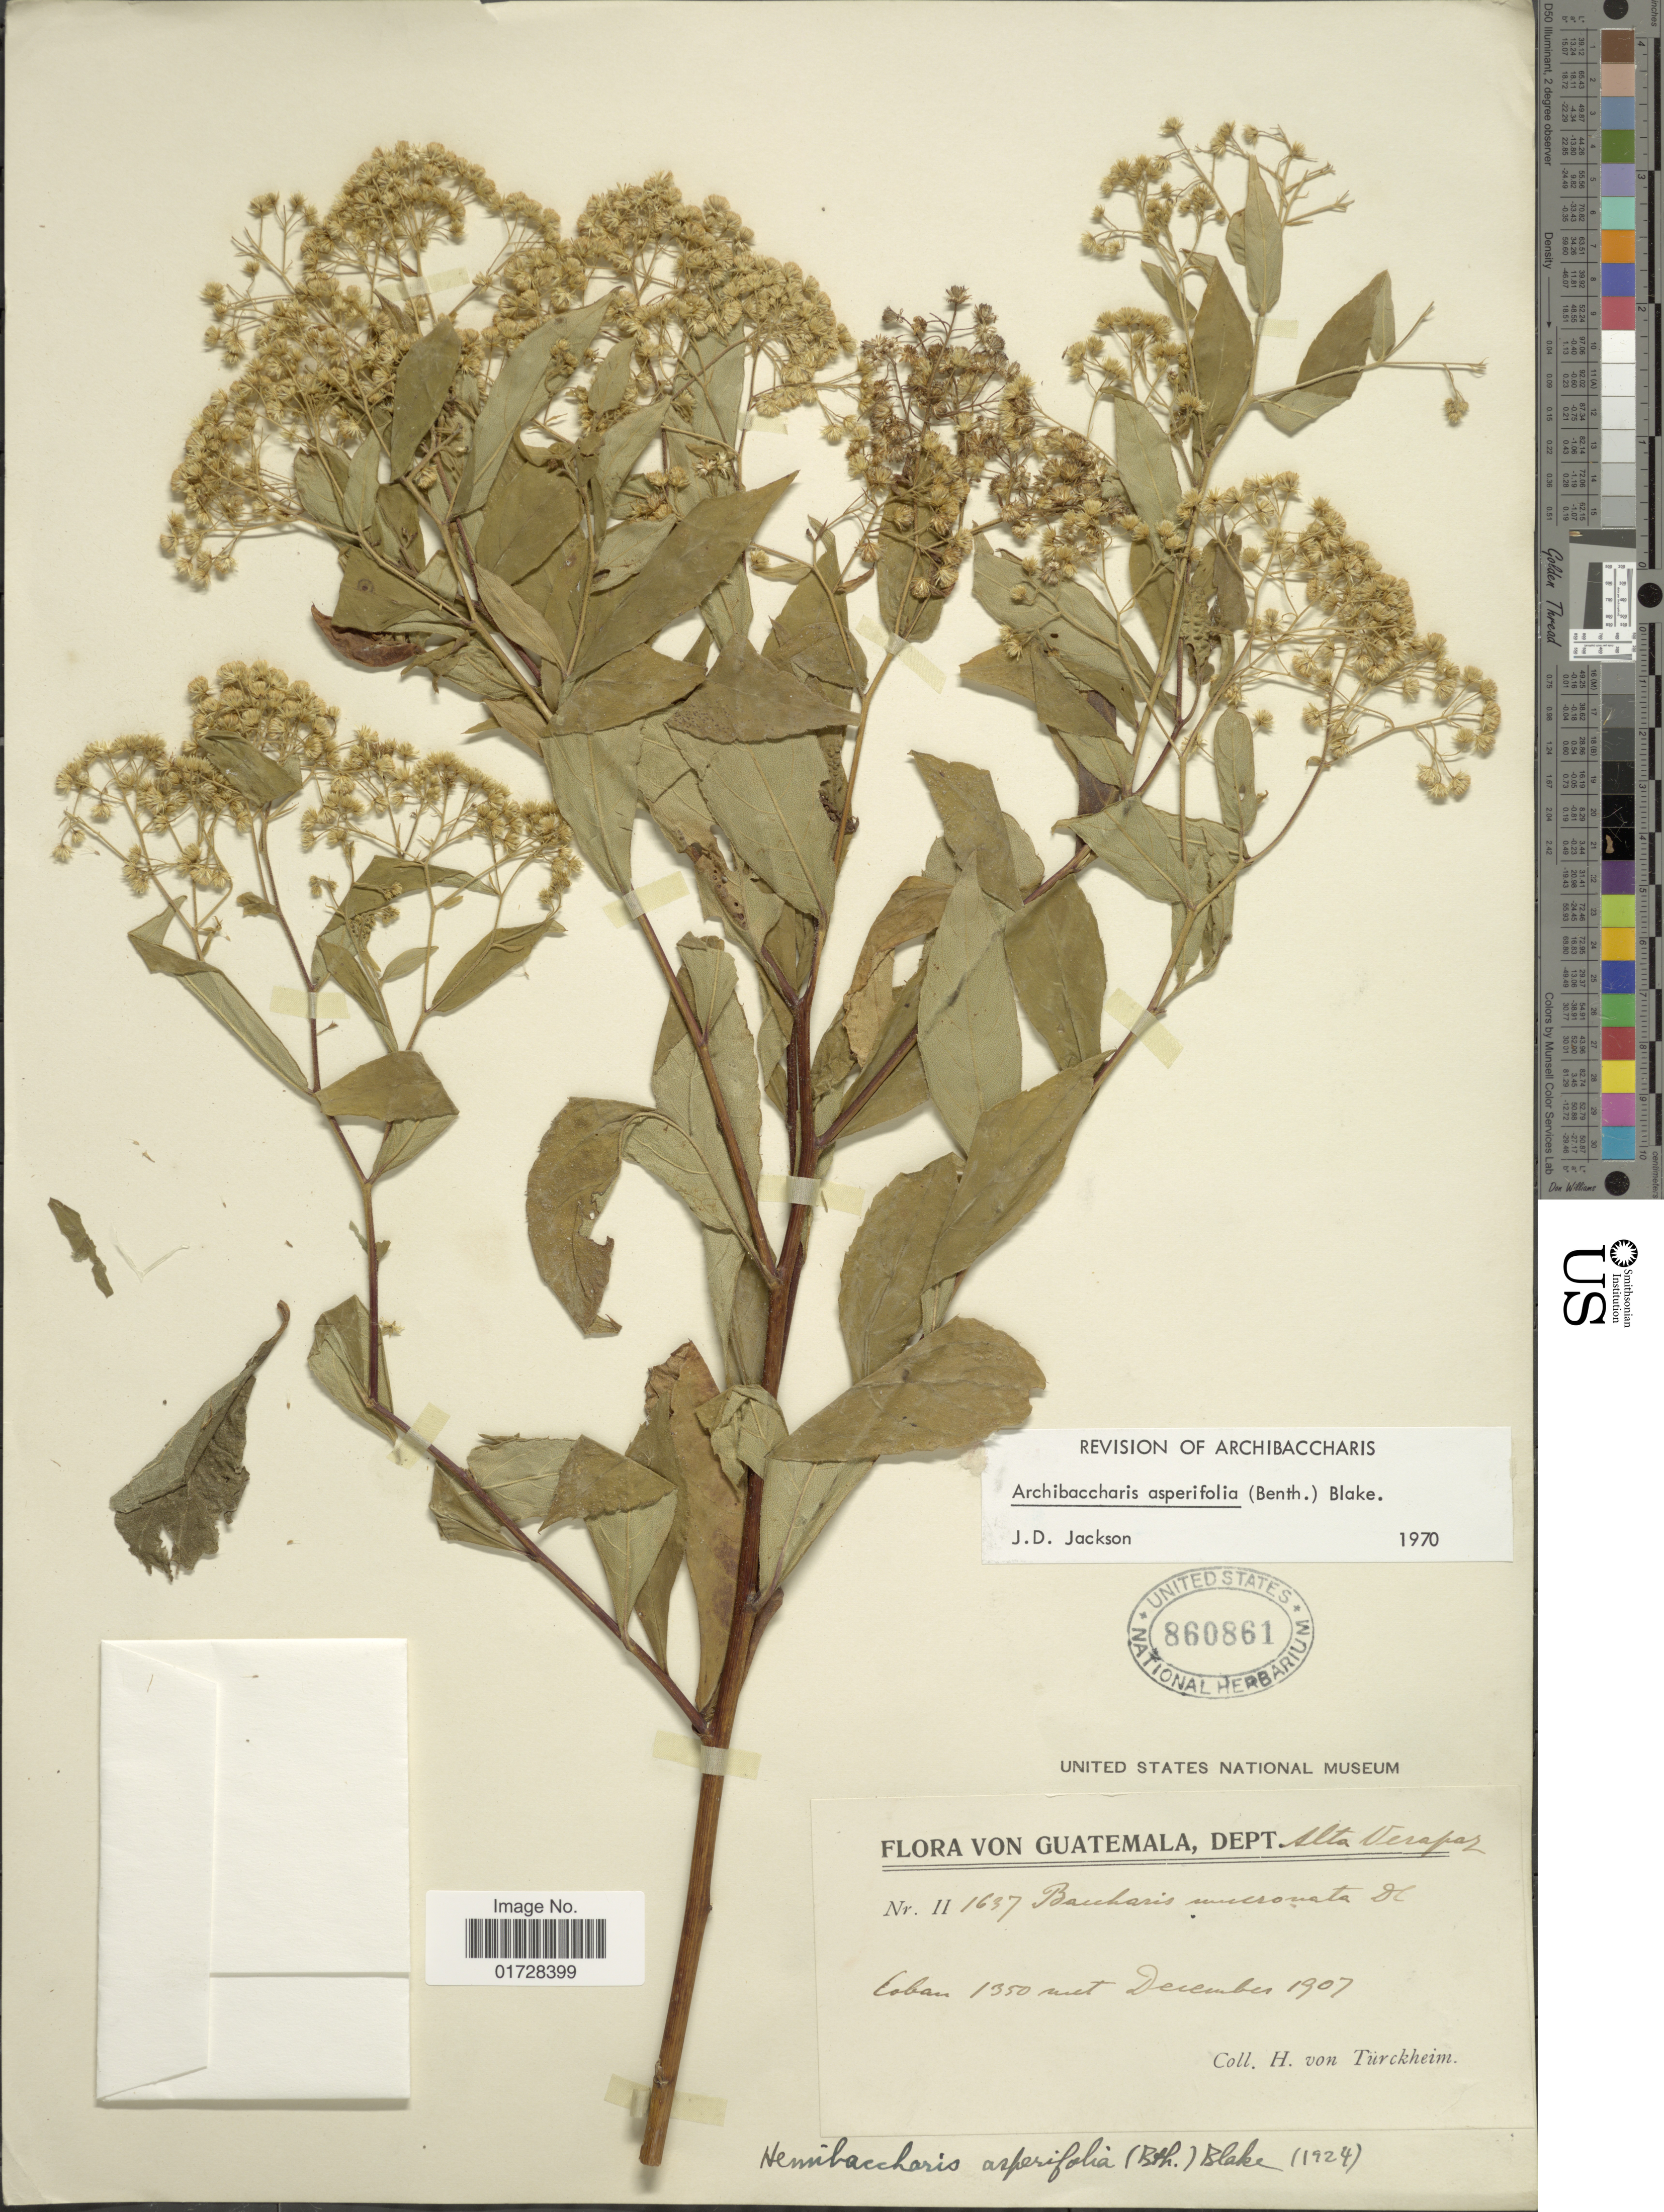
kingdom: Plantae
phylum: Tracheophyta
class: Magnoliopsida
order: Asterales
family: Asteraceae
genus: Archibaccharis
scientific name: Archibaccharis asperifolia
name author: (Benth.) S.F. Blake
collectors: H. von Türckheim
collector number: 2/1637*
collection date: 1907-12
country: Guatemala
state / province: Alta Verapaz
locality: Coban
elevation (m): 1350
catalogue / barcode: US 860861